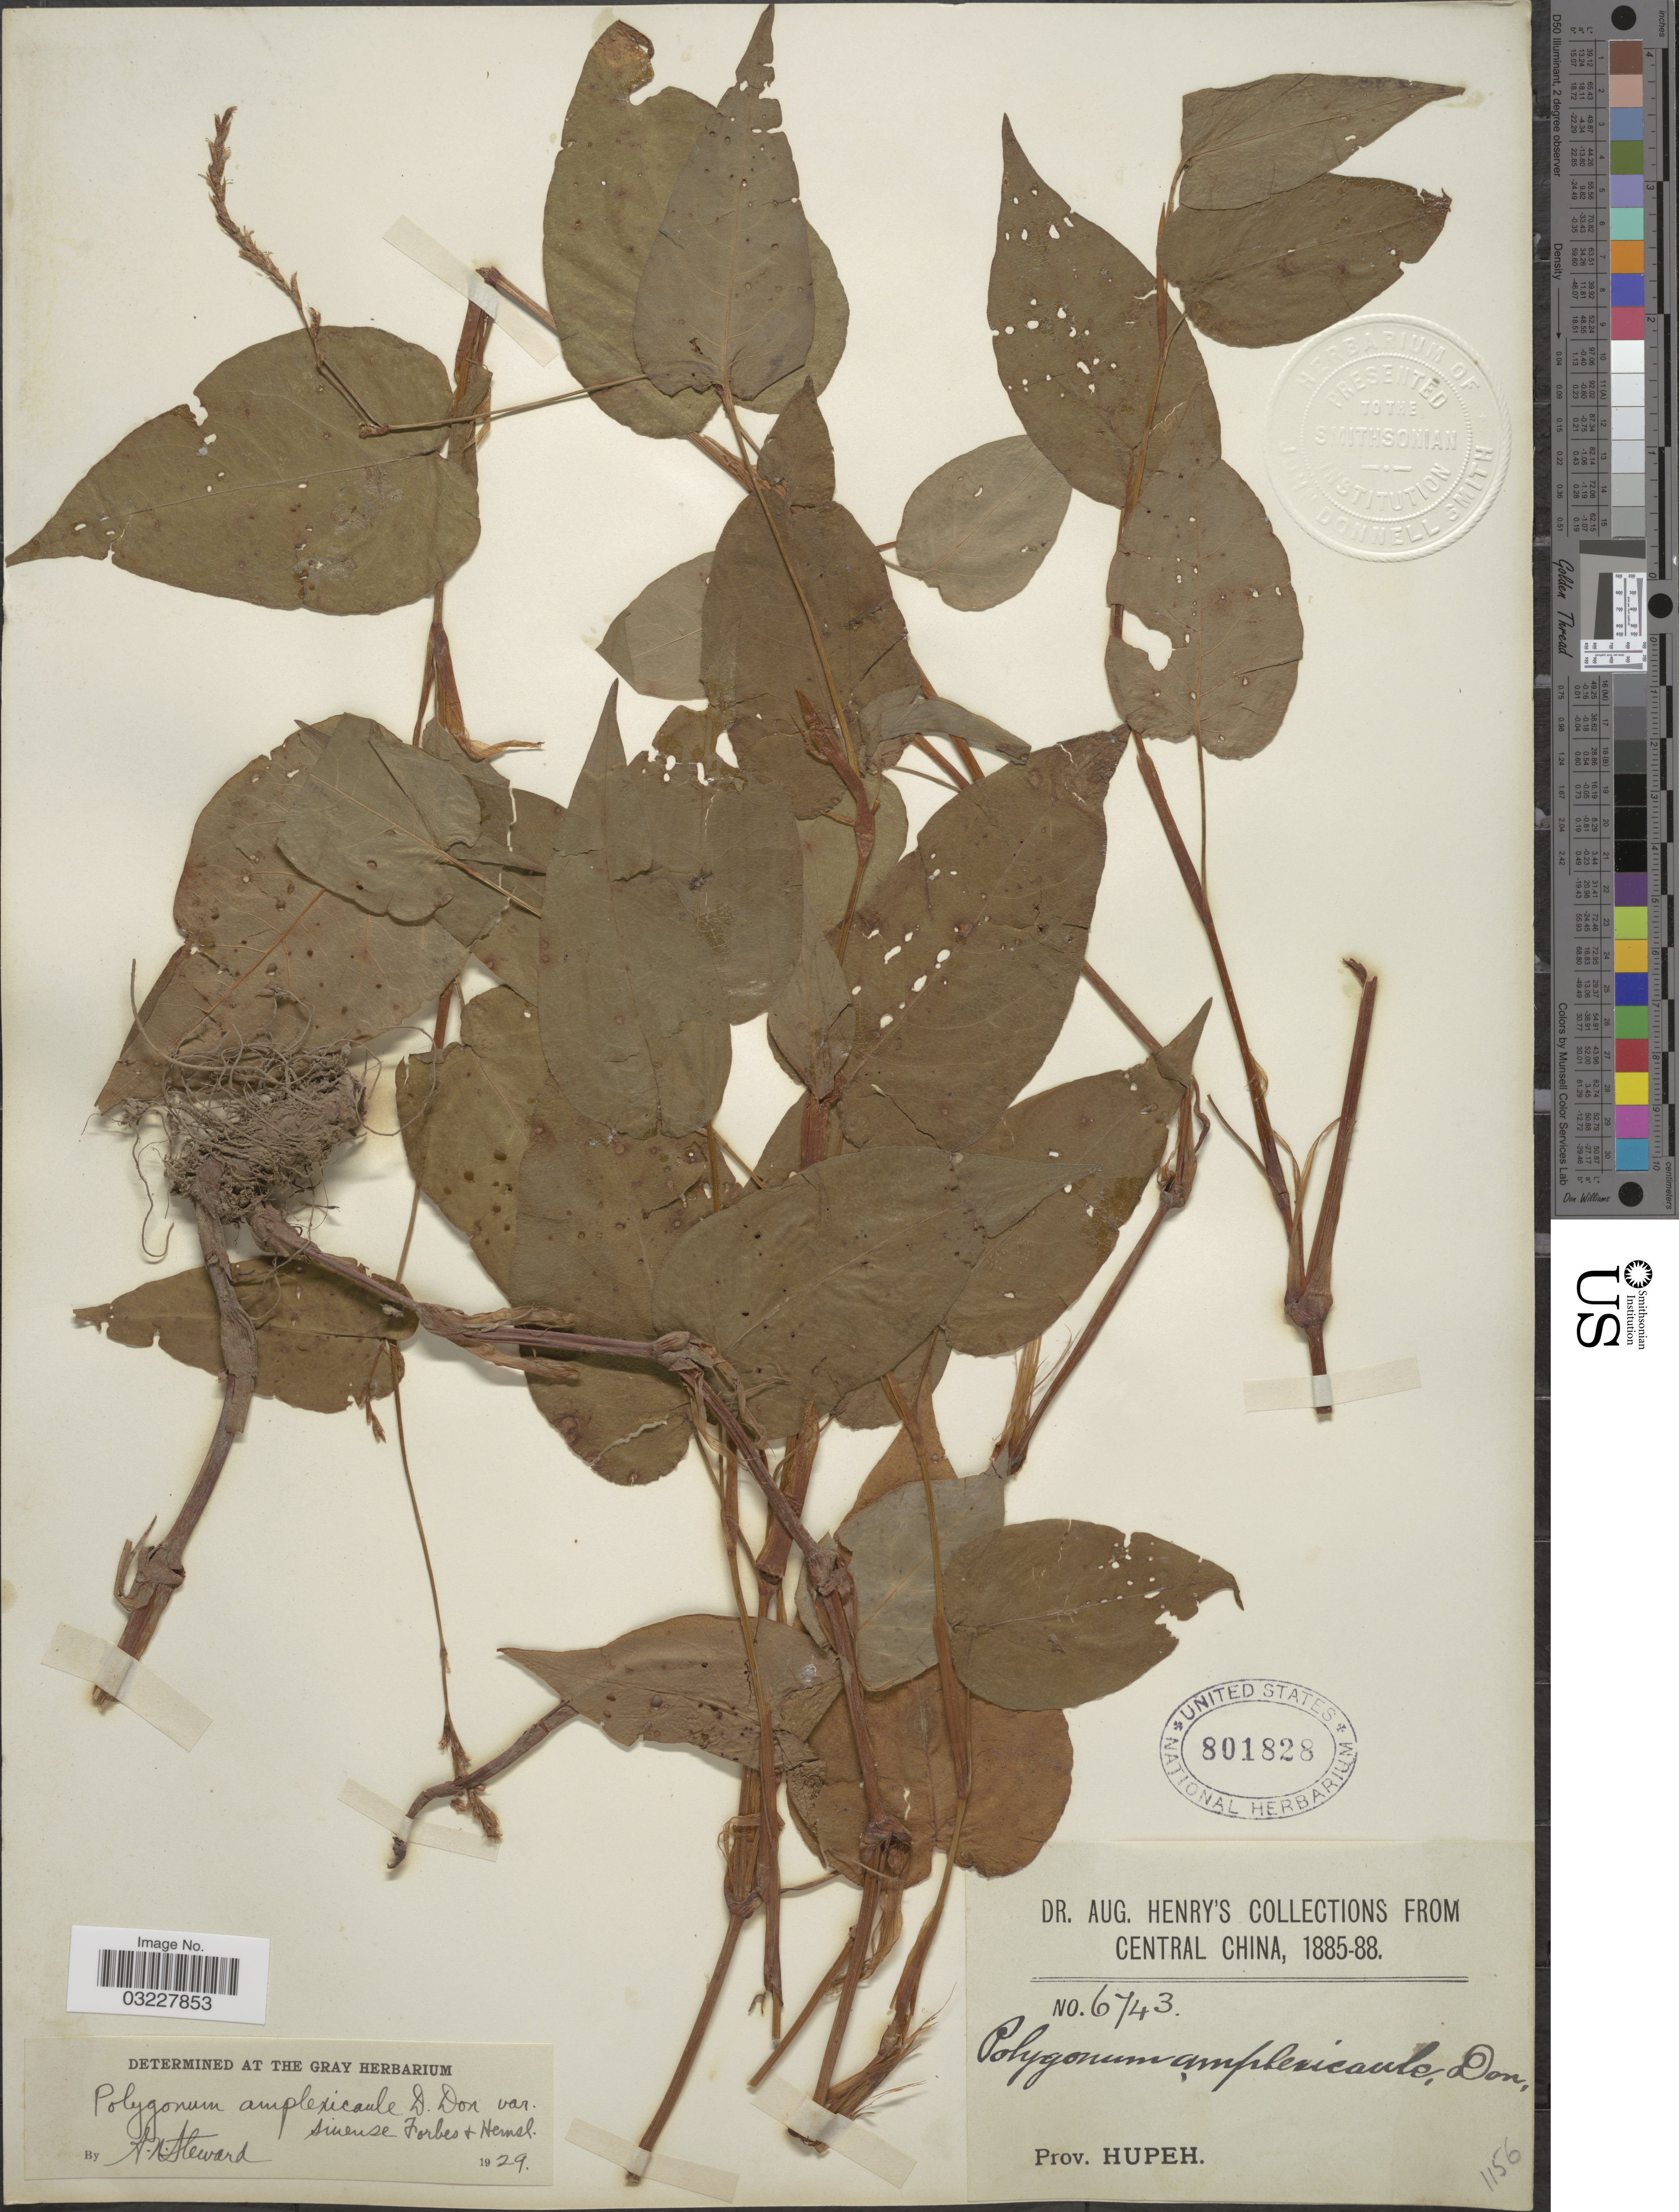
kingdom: Plantae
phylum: Tracheophyta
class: Magnoliopsida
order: Caryophyllales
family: Polygonaceae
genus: Bistorta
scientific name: Bistorta amplexicaulis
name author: (D. Don) Greene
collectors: A. Henry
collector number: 6743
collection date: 1885/1888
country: China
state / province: Hubei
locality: Central China. Prov. Hupeh.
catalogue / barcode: US 801828